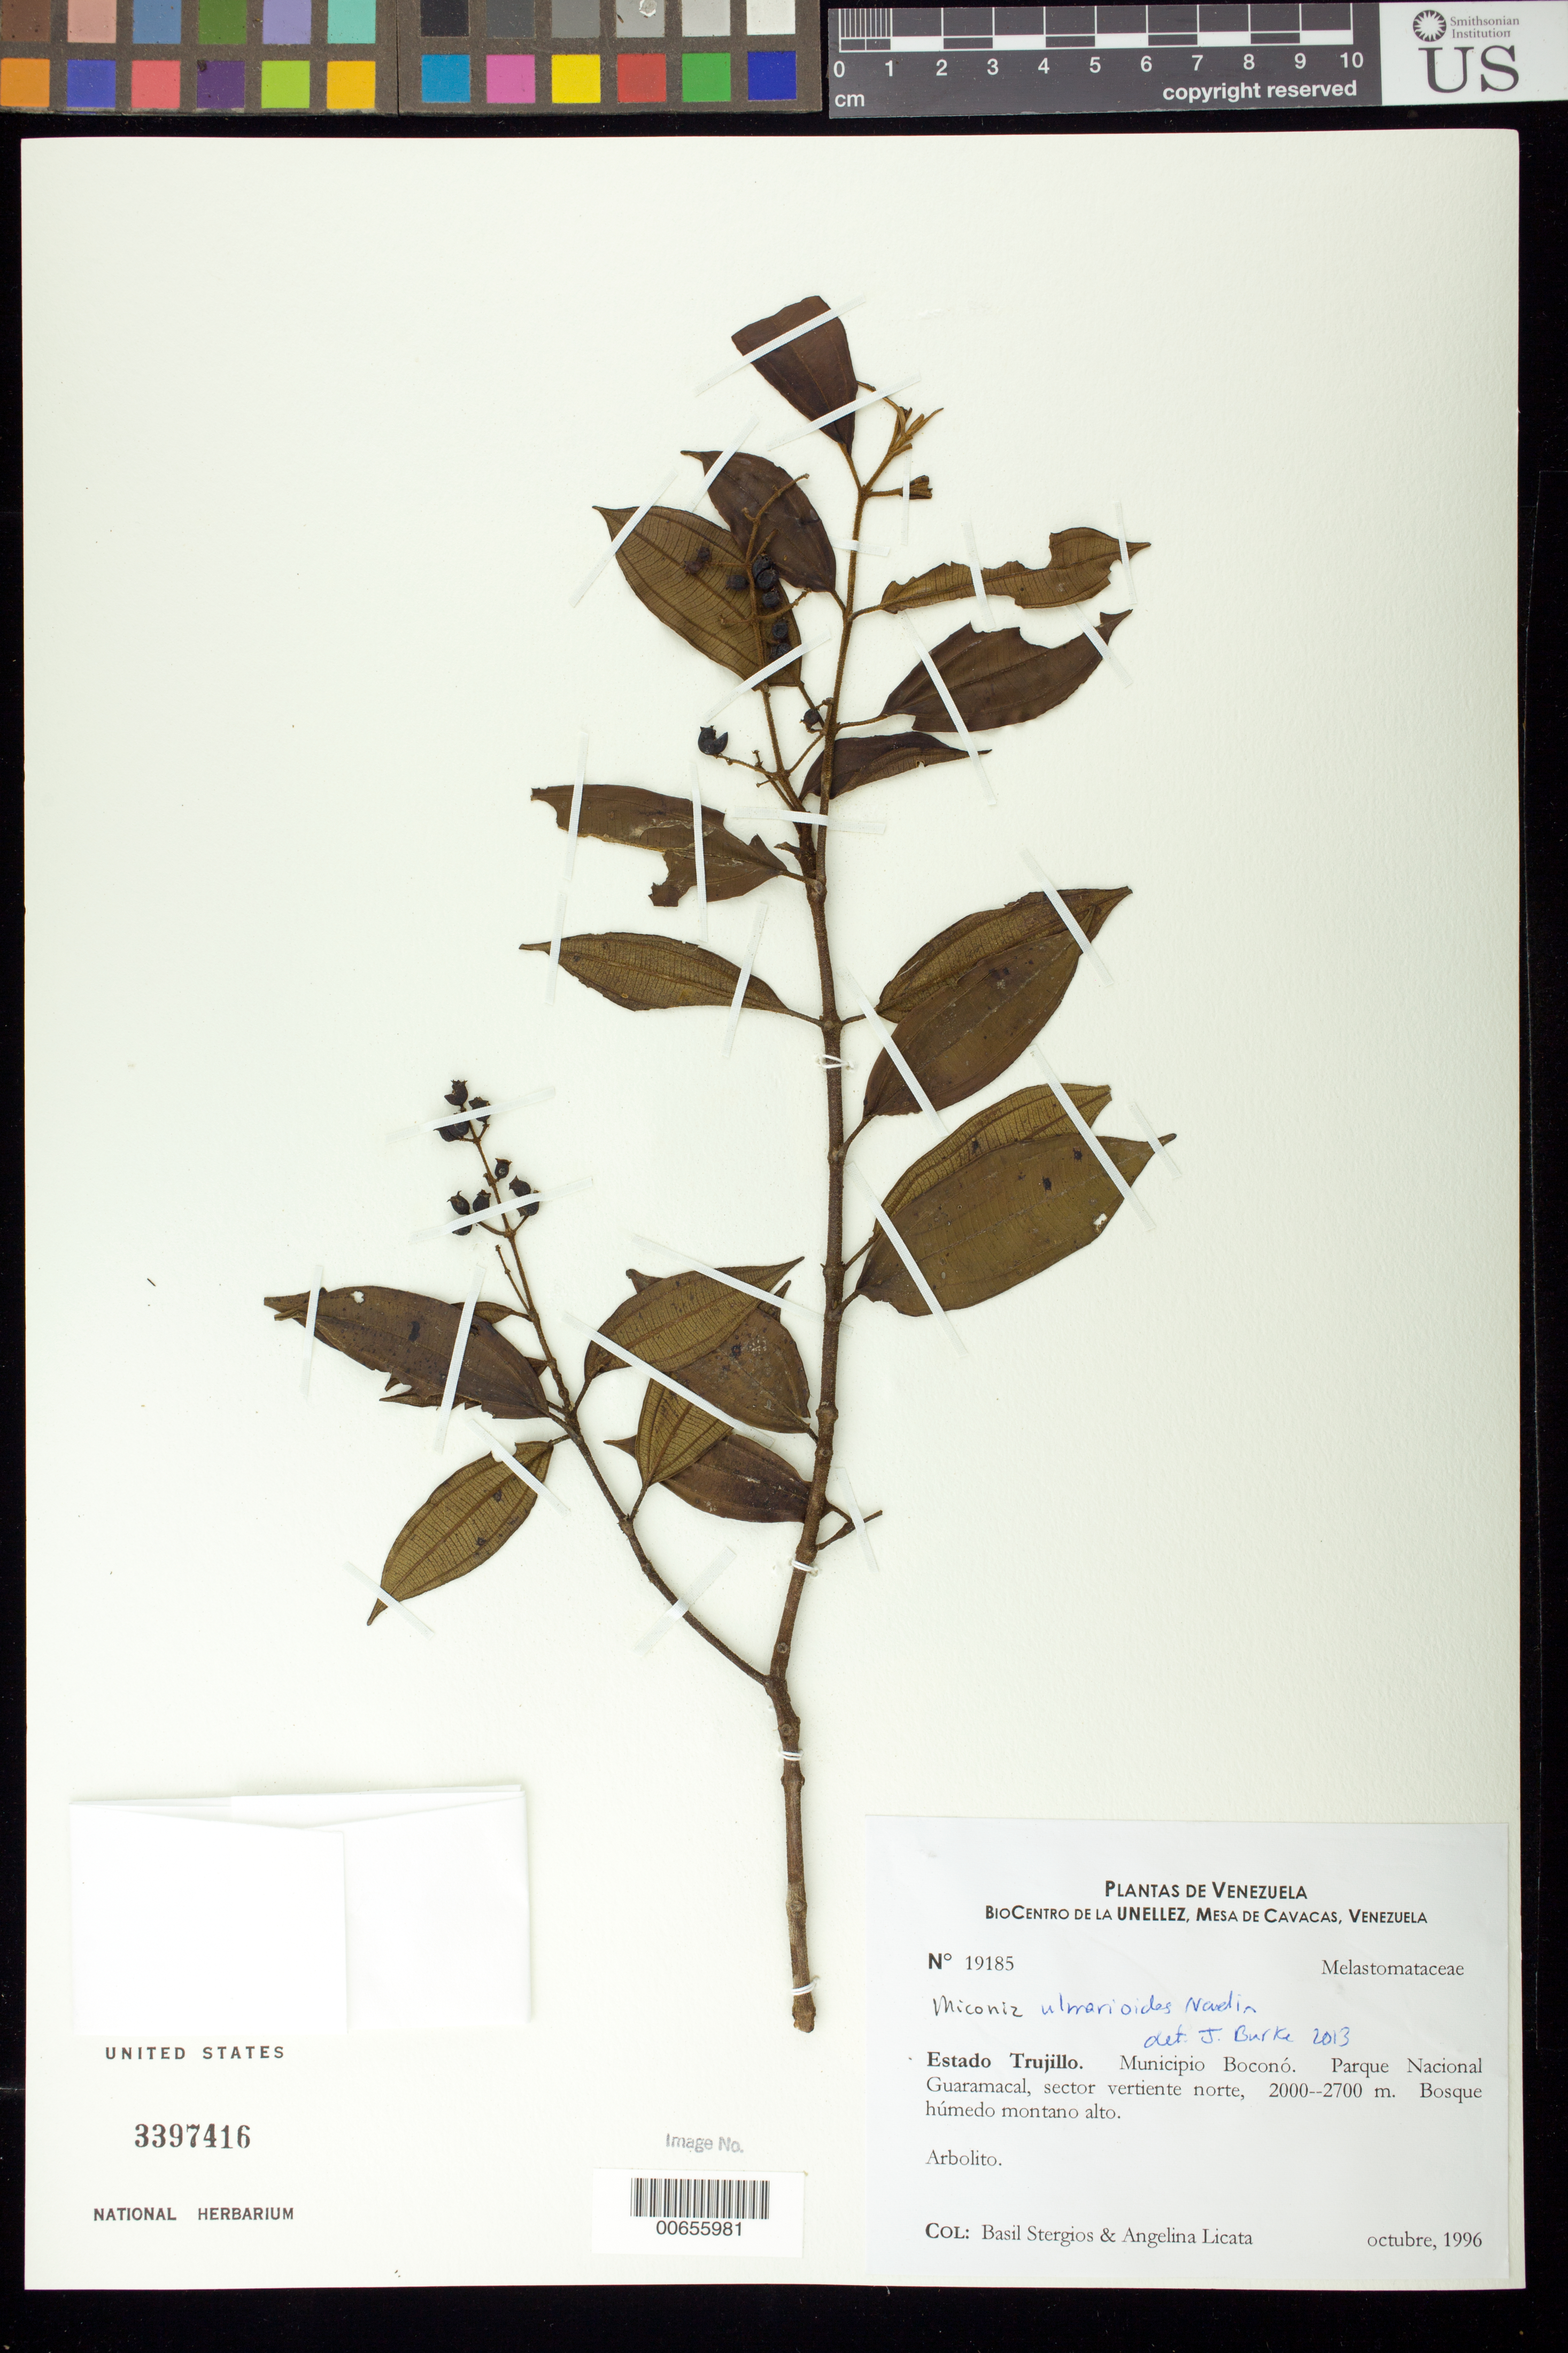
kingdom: Plantae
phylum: Tracheophyta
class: Magnoliopsida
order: Myrtales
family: Melastomataceae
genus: Miconia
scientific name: Miconia ulmarioides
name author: Naudin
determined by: Burke, Janelle M.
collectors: B. G. Stergios & A. Licata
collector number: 19185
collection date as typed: Oct 1996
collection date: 1996-10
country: Venezuela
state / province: Trujillo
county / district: Boconó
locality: Parque Nacional Guaramacal, vertiente N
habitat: Bosque húmedo montano alto.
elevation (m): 2000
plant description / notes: PORT, US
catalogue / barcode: US 3397416